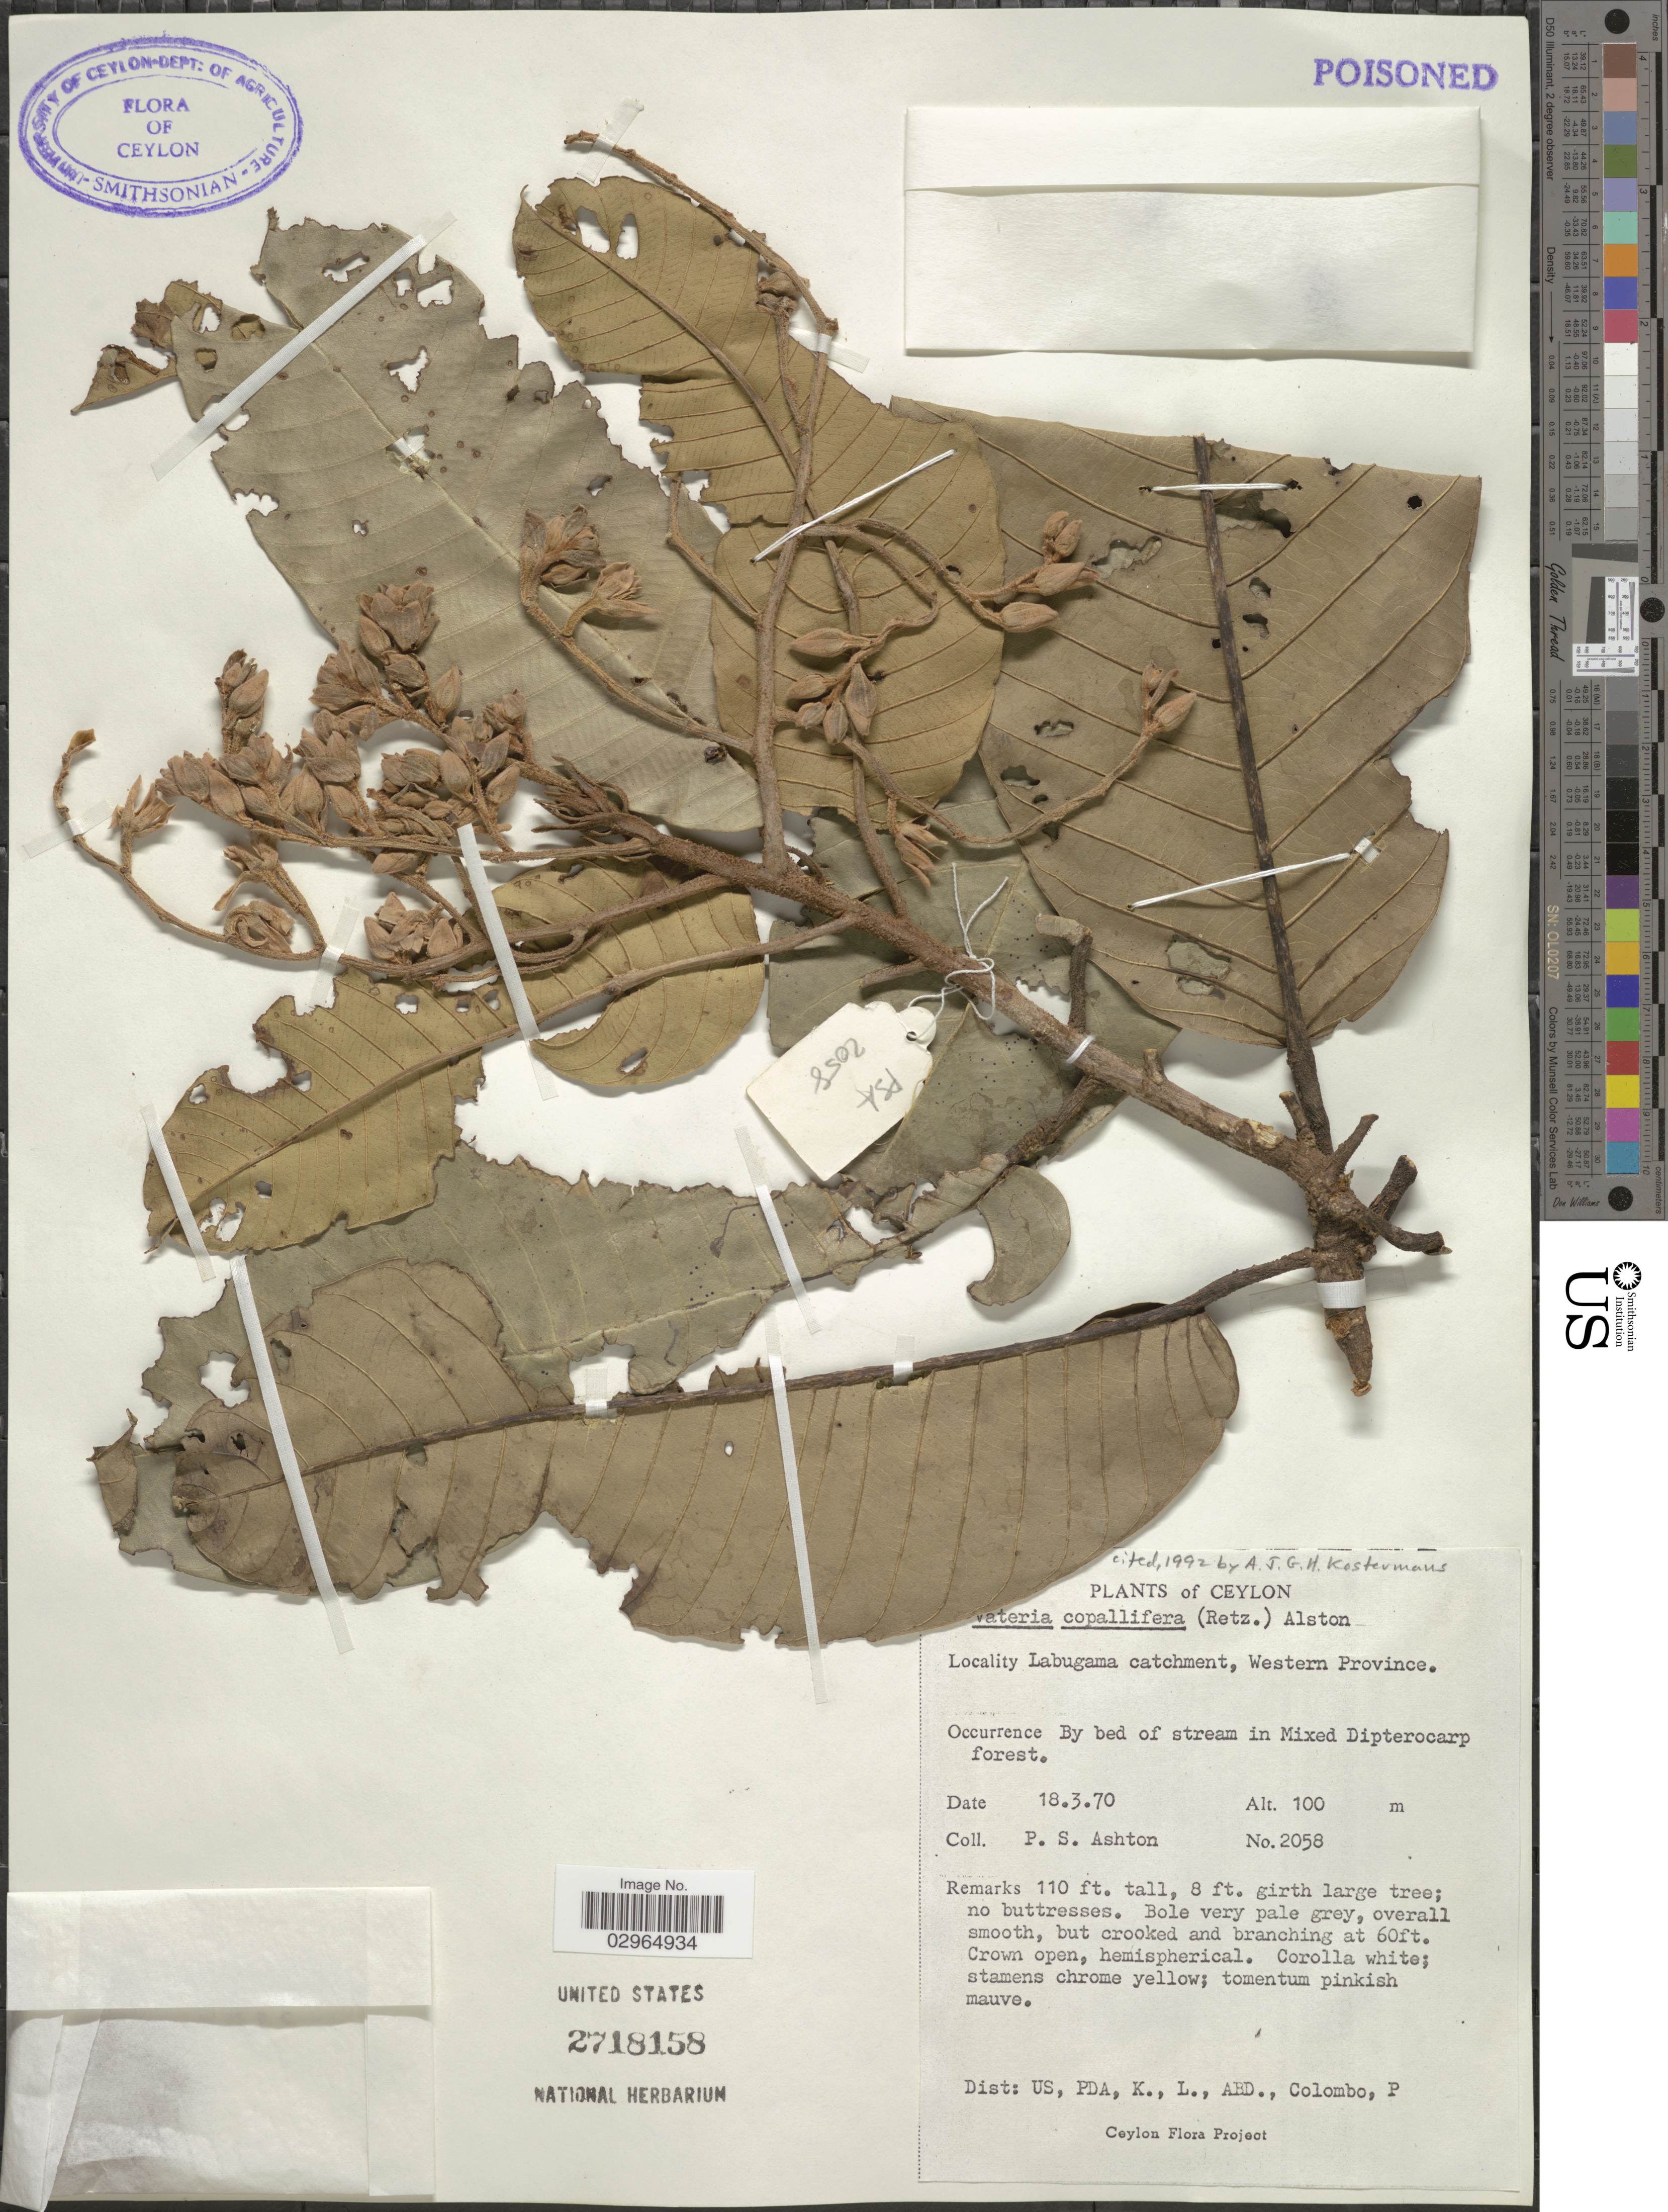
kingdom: Plantae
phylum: Tracheophyta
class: Magnoliopsida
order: Malvales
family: Dipterocarpaceae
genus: Vateria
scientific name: Vateria copallifera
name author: (Retz.) Alston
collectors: P. S. Ashton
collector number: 2058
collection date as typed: Transcribed d/m/y: 18/3/70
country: Sri Lanka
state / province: Western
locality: Ceylon. Labugama catchment.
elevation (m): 100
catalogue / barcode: US 2718158